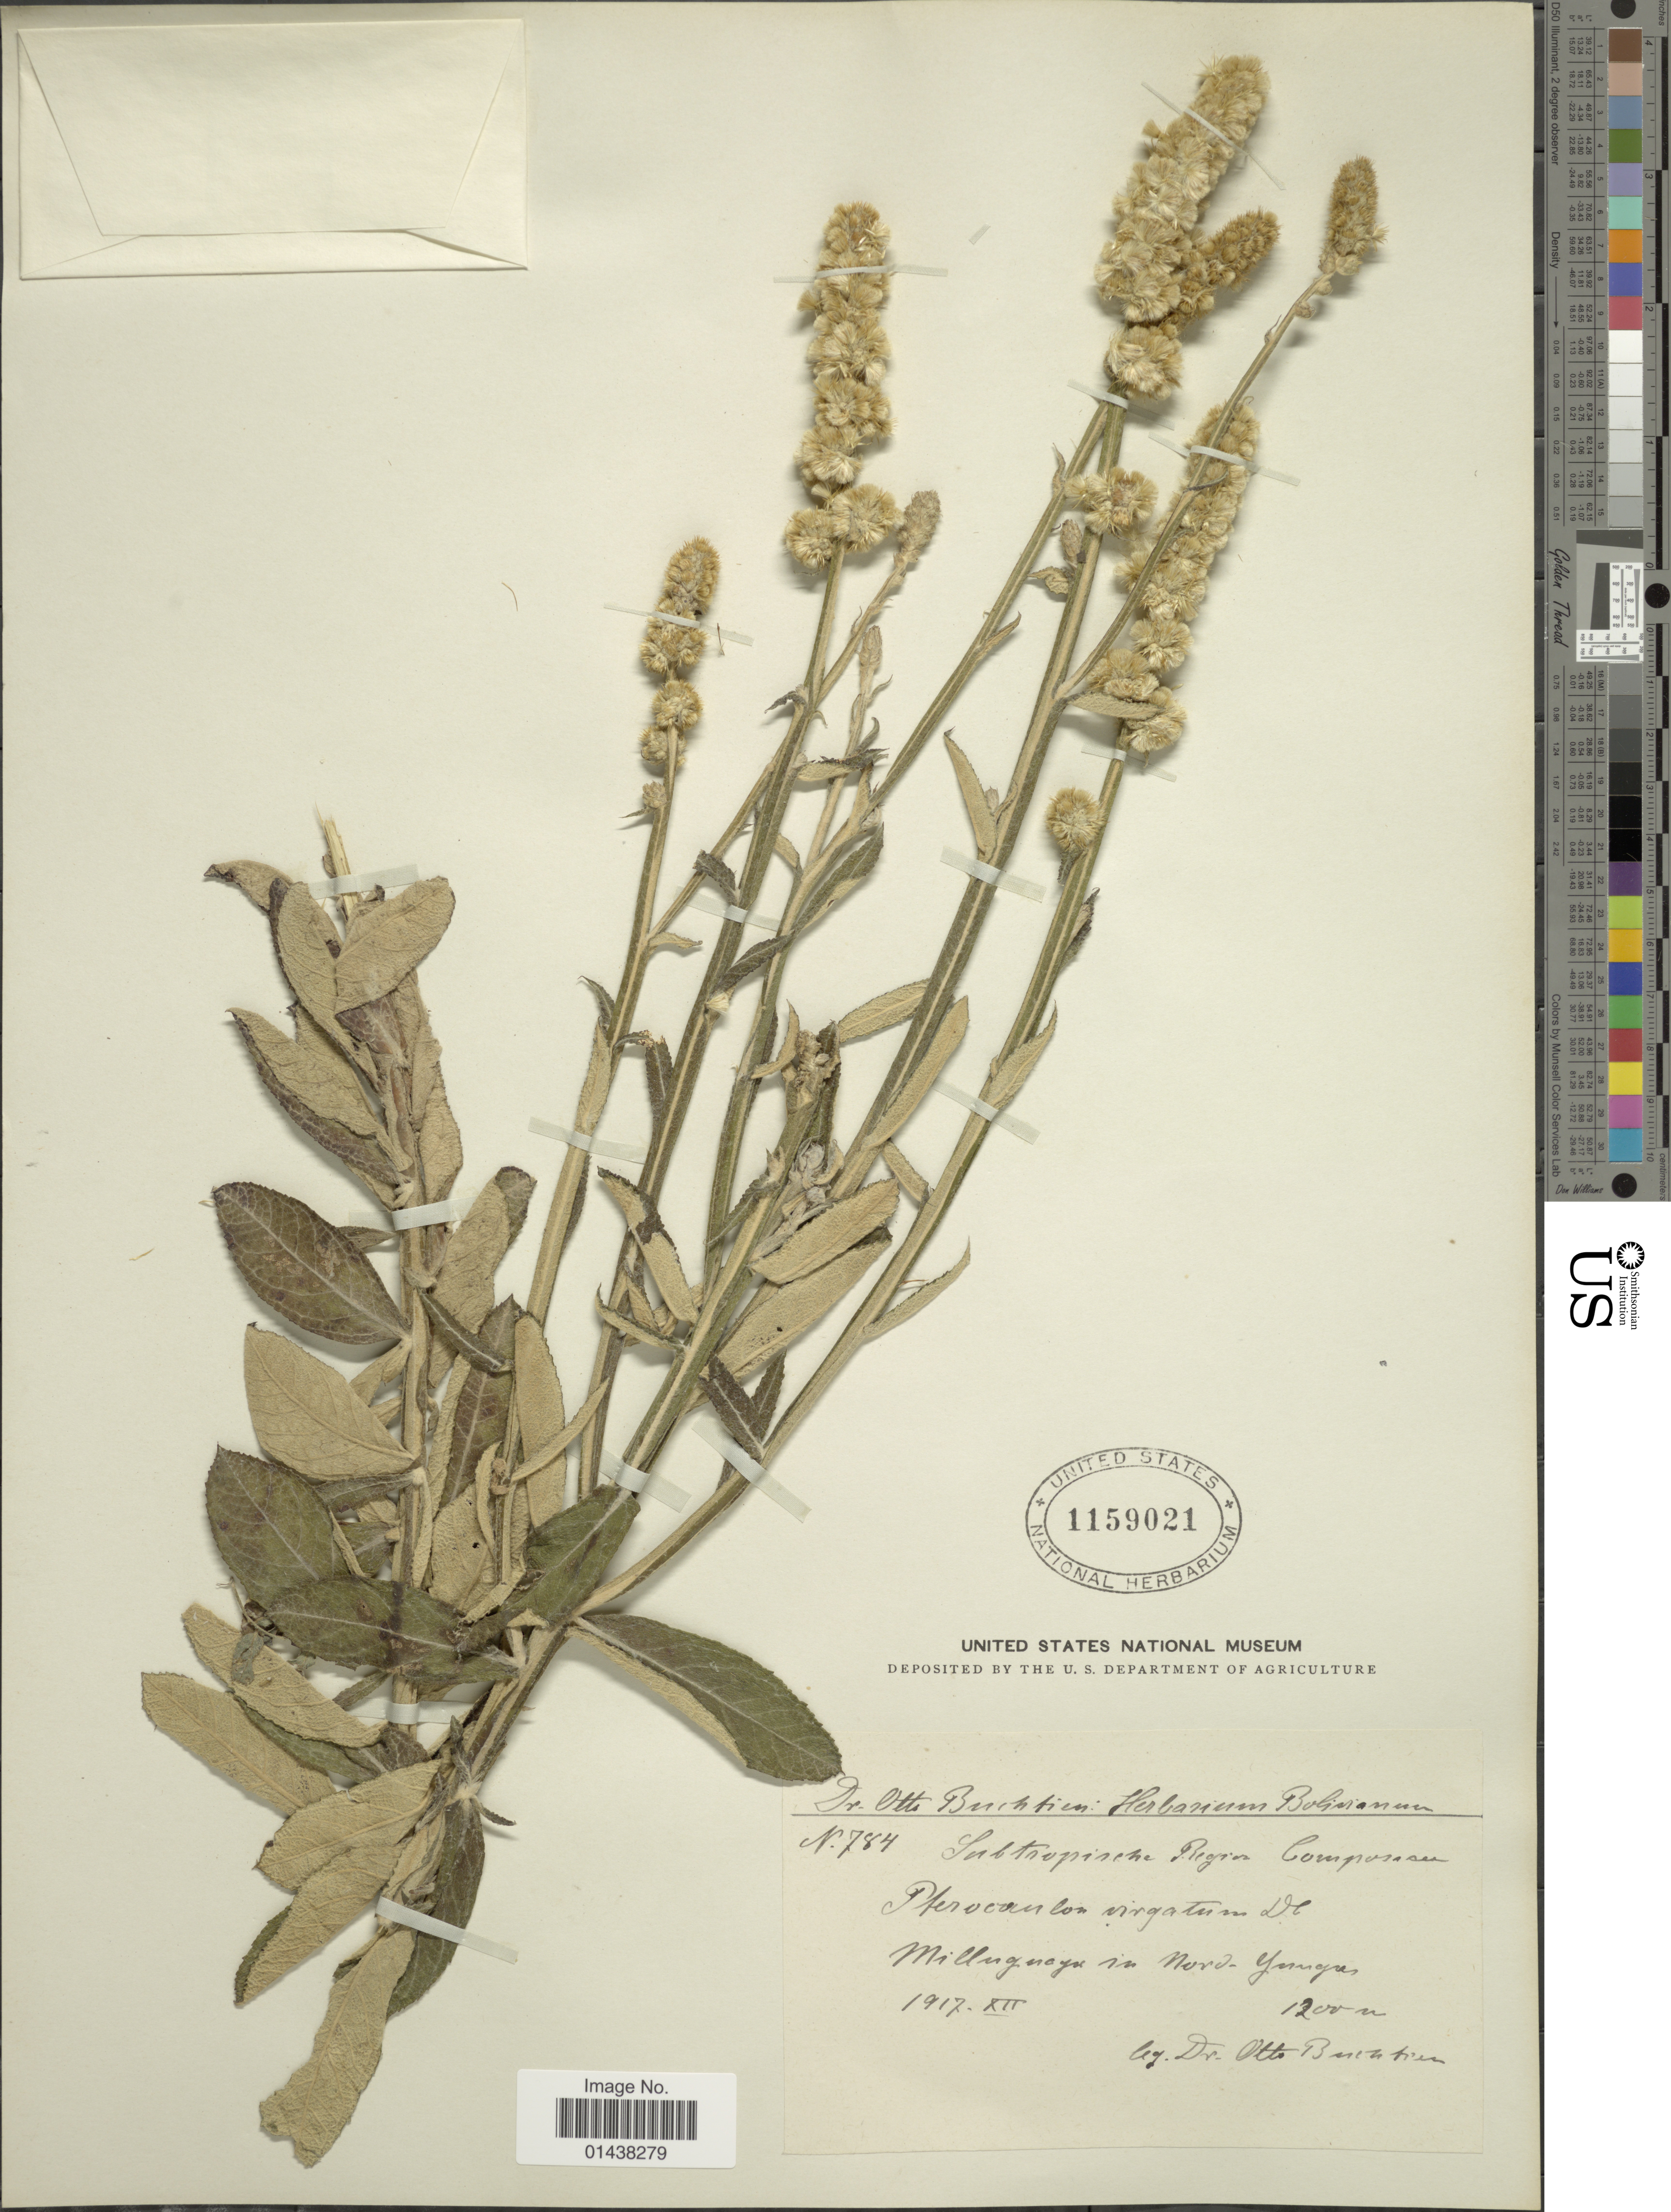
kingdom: Plantae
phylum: Tracheophyta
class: Magnoliopsida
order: Asterales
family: Asteraceae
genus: Pterocaulon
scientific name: Pterocaulon virgatum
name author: (L.) DC.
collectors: O. Buchtien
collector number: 784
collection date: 1917-12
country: Bolivia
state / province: La Paz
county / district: Nor Yungas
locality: Milluguaya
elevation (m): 1200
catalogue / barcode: US 1159021